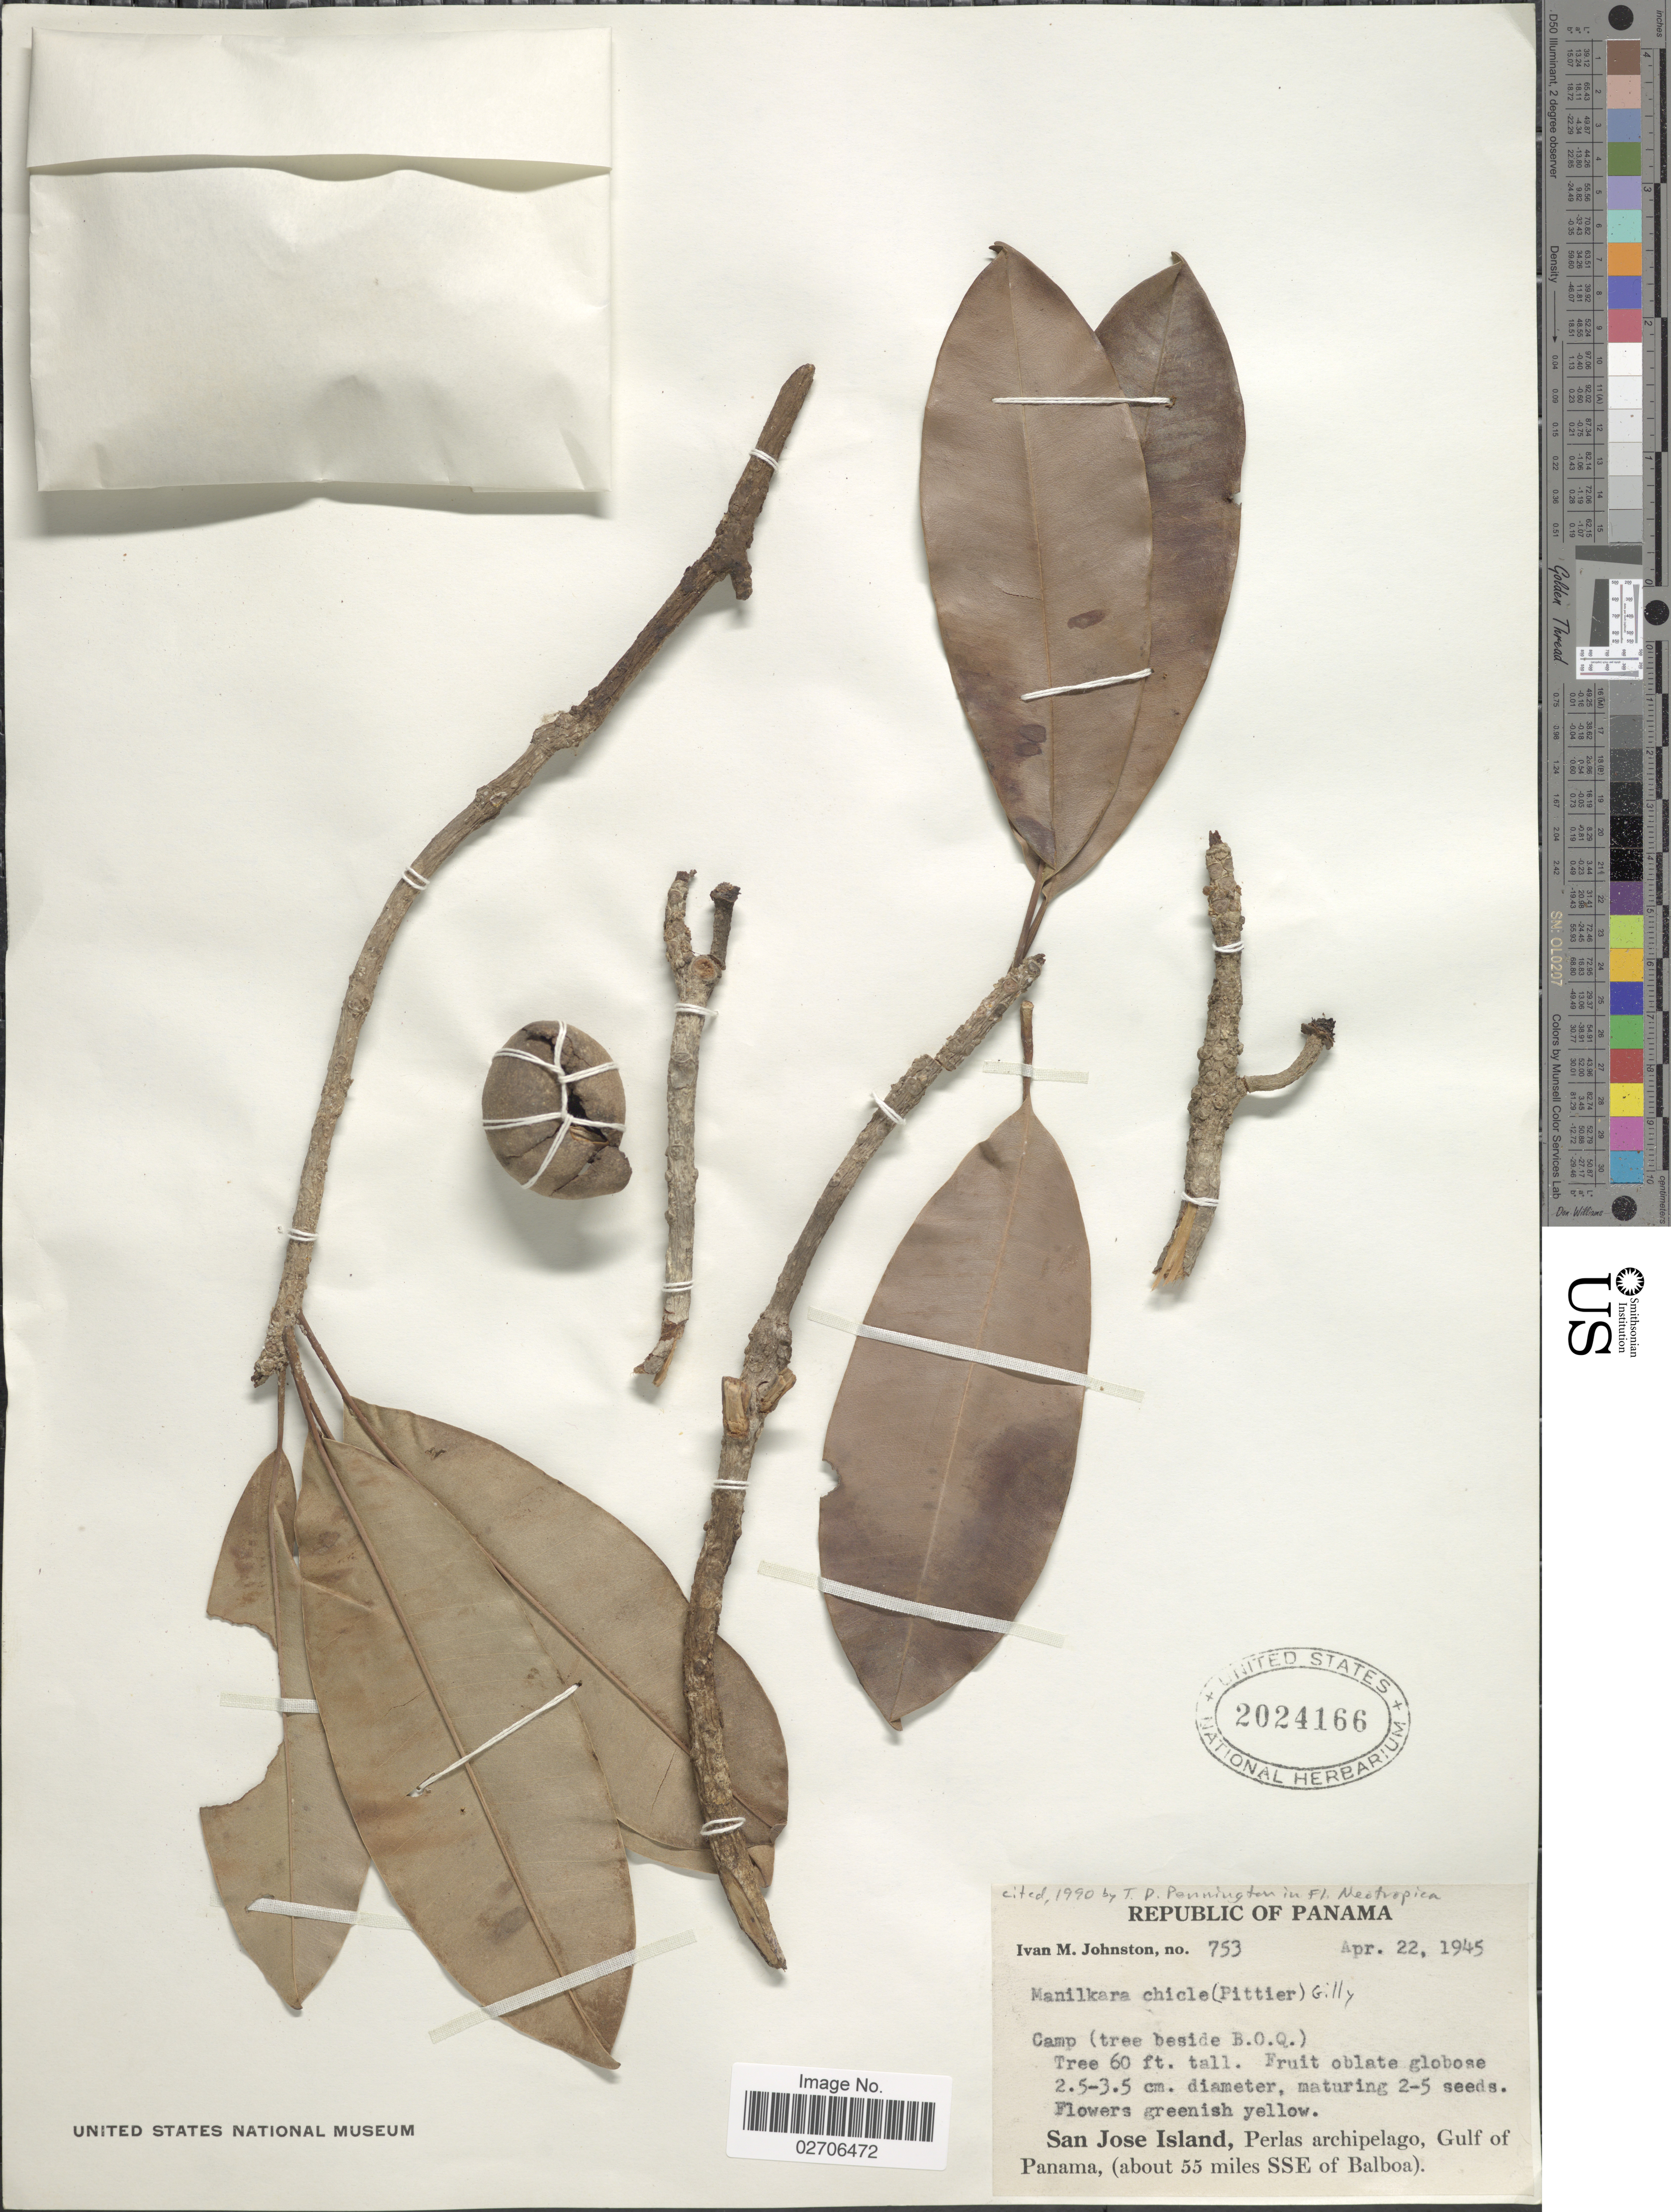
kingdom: Plantae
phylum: Tracheophyta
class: Magnoliopsida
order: Ericales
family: Sapotaceae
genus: Manilkara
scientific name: Manilkara chicle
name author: (Pittier) Gilly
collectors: I.M. Johnston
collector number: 753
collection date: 1945-04-22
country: Panama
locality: Republic Of Panama, San Jose Island, Perlas archipelago, Gulf of Panama (about 55 miles SSE of Balboa)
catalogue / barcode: US 2024166